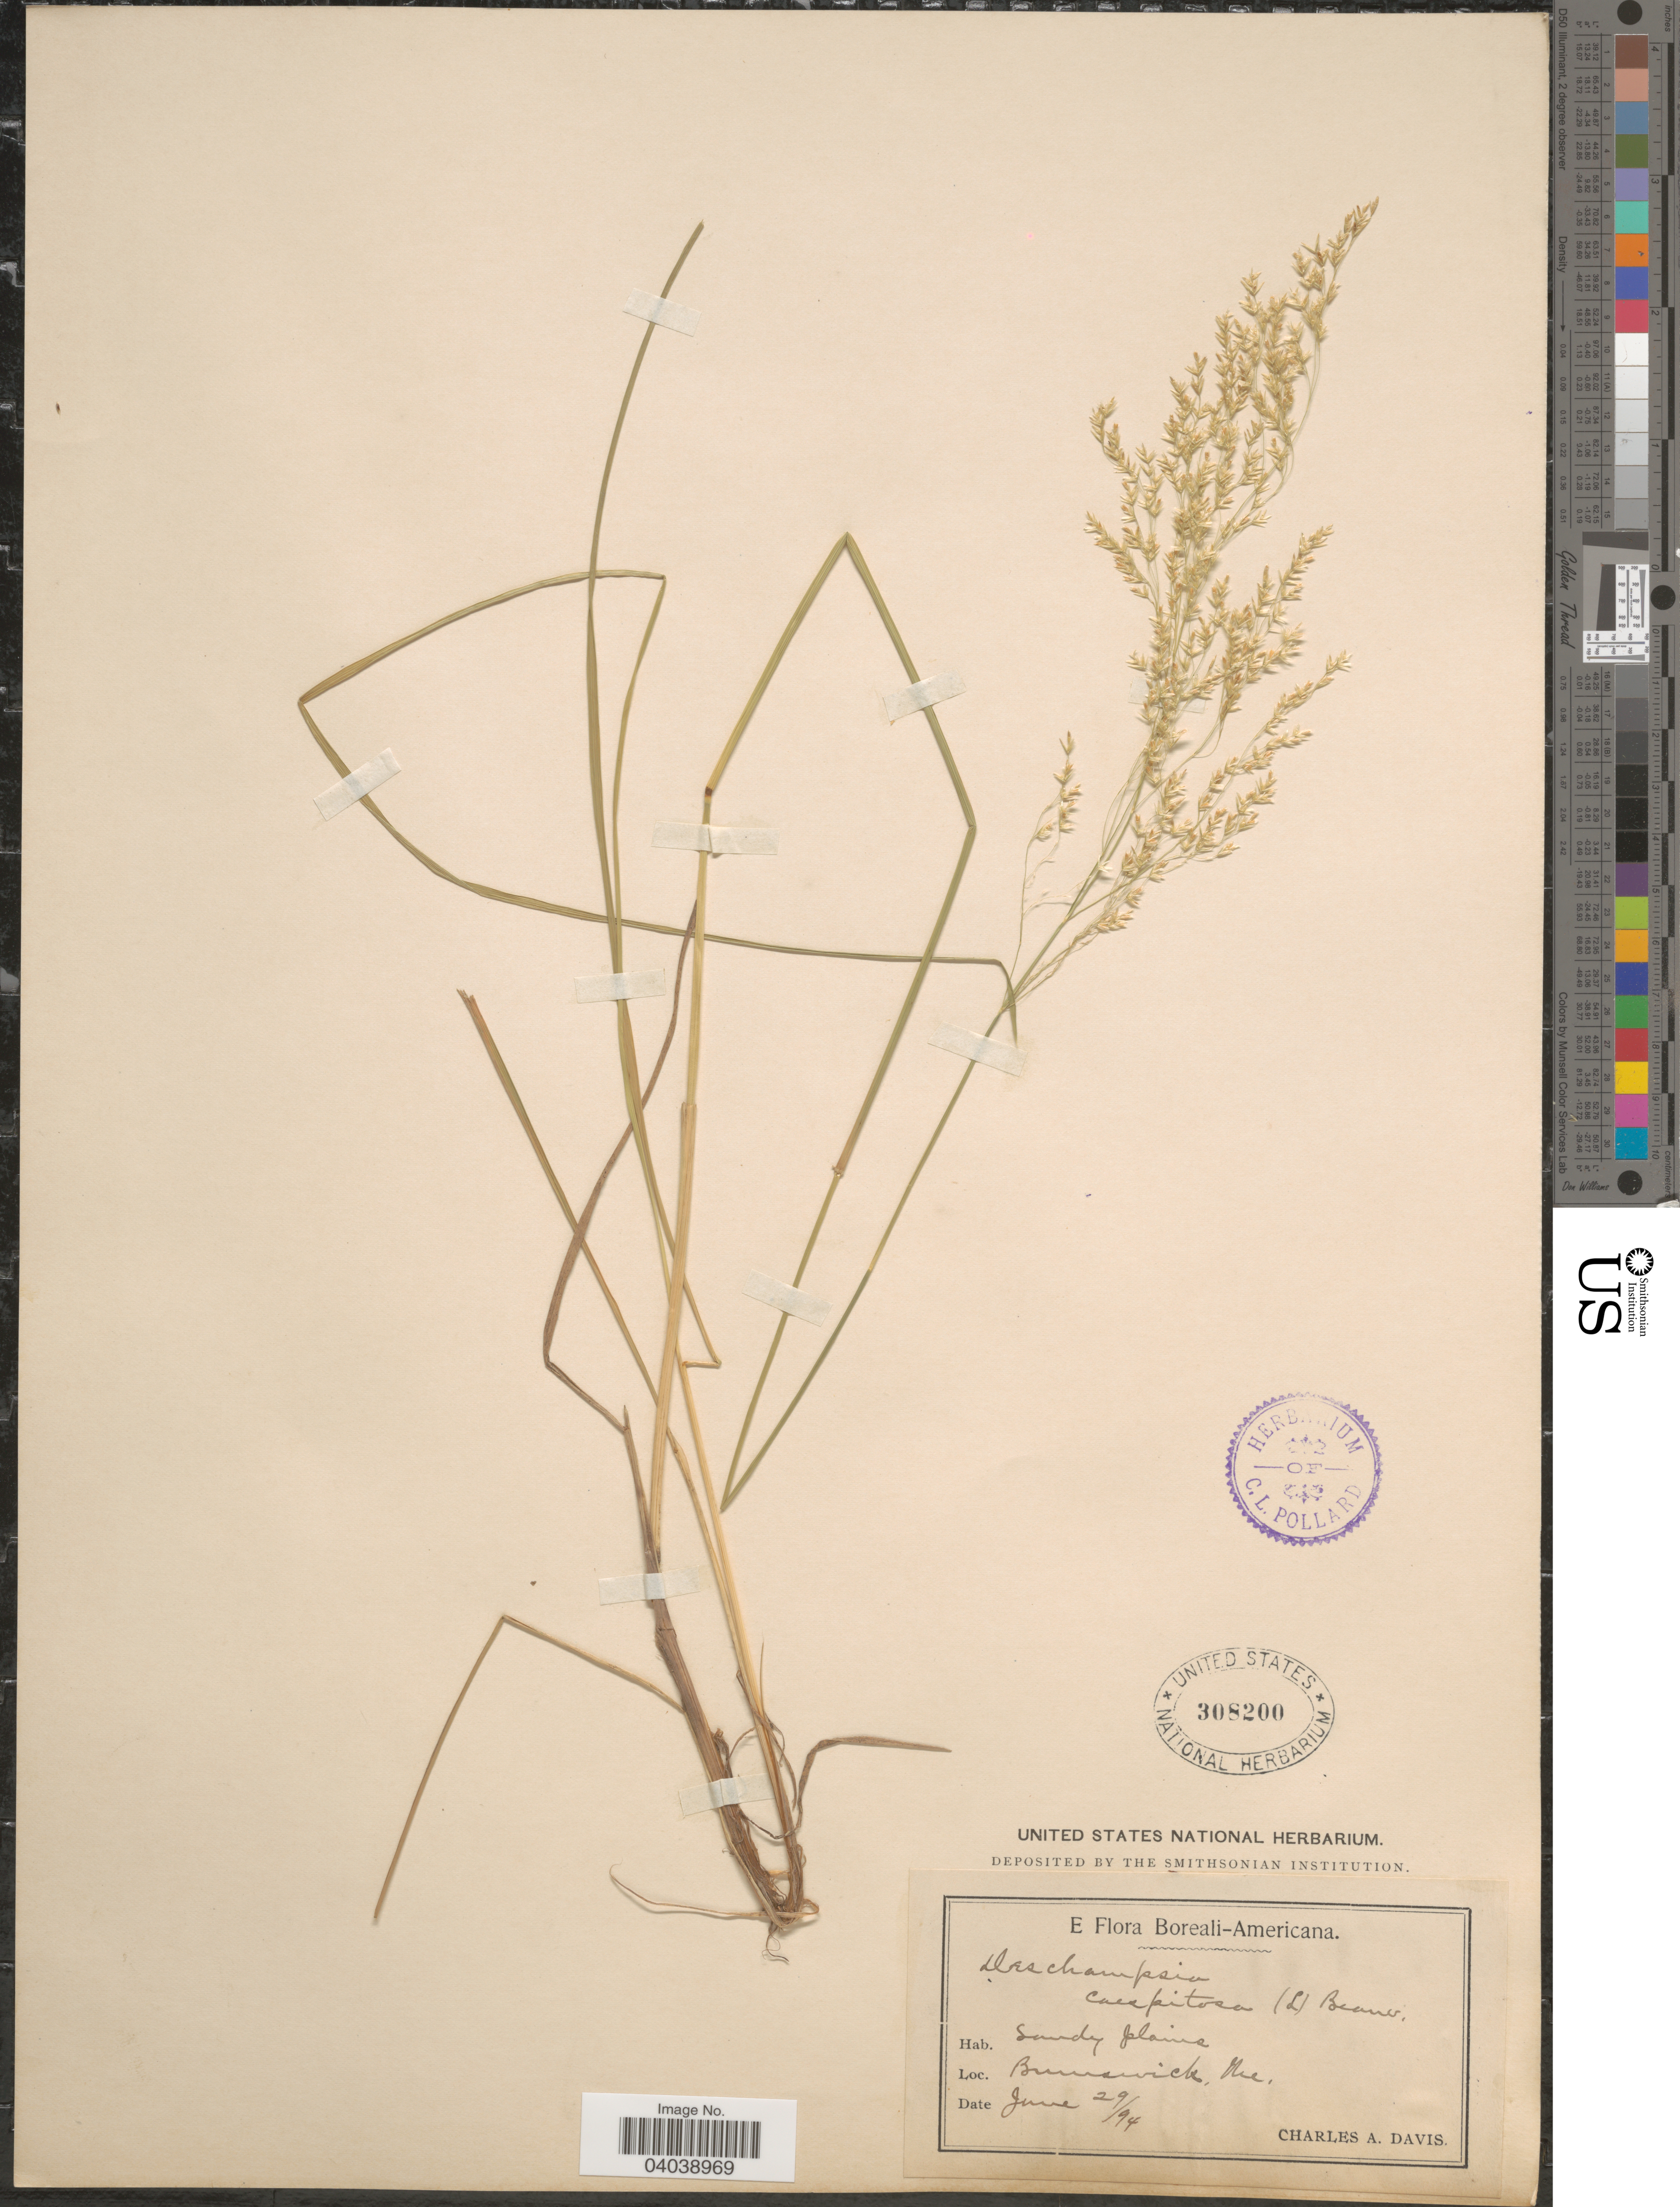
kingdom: Plantae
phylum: Tracheophyta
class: Liliopsida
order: Poales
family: Poaceae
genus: Deschampsia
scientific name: Deschampsia cespitosa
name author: (L.) P. Beauv.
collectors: C. Davis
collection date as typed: Transcribed d/m/y: 29/6/94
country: United States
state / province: Maine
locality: E Boreali-Americana. Sandy plains. Brunswick.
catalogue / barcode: US 308200